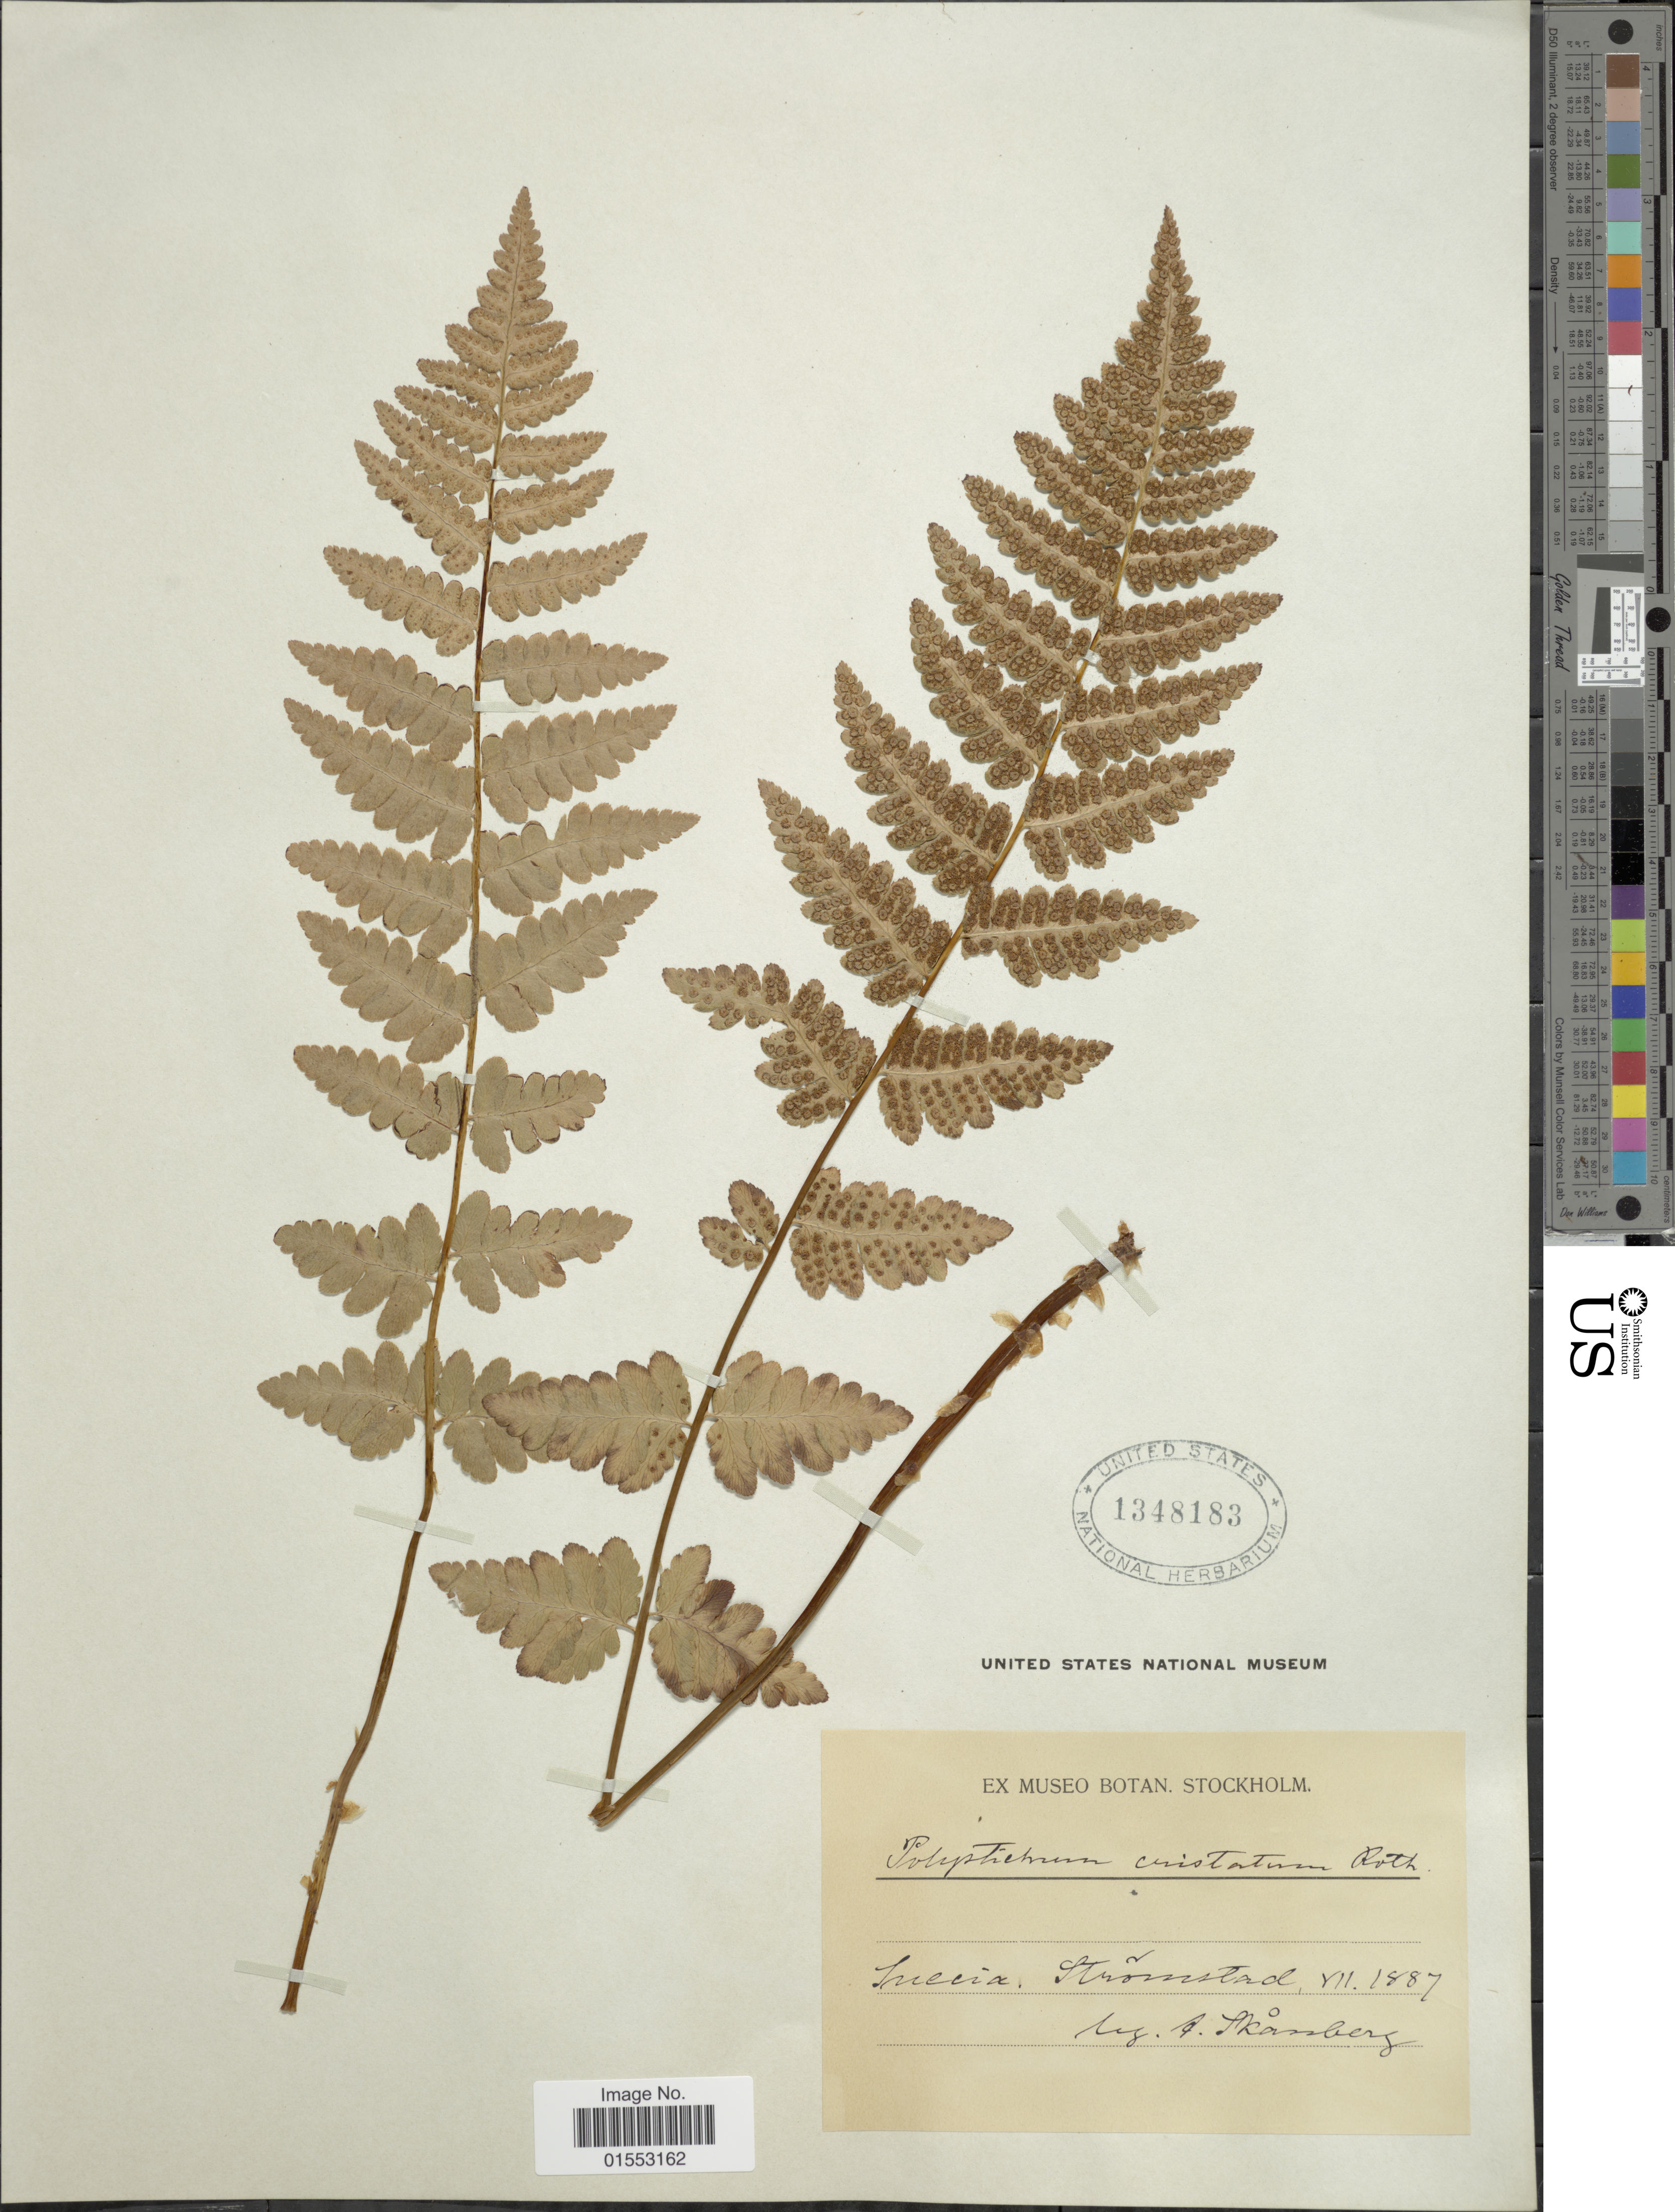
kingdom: Plantae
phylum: Tracheophyta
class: Polypodiopsida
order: Polypodiales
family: Dryopteridaceae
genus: Dryopteris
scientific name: Dryopteris cristata var. spinulosa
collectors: A. Skånberg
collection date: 1887-07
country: Sweden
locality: Suecia. Stromstad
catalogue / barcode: US 1348183